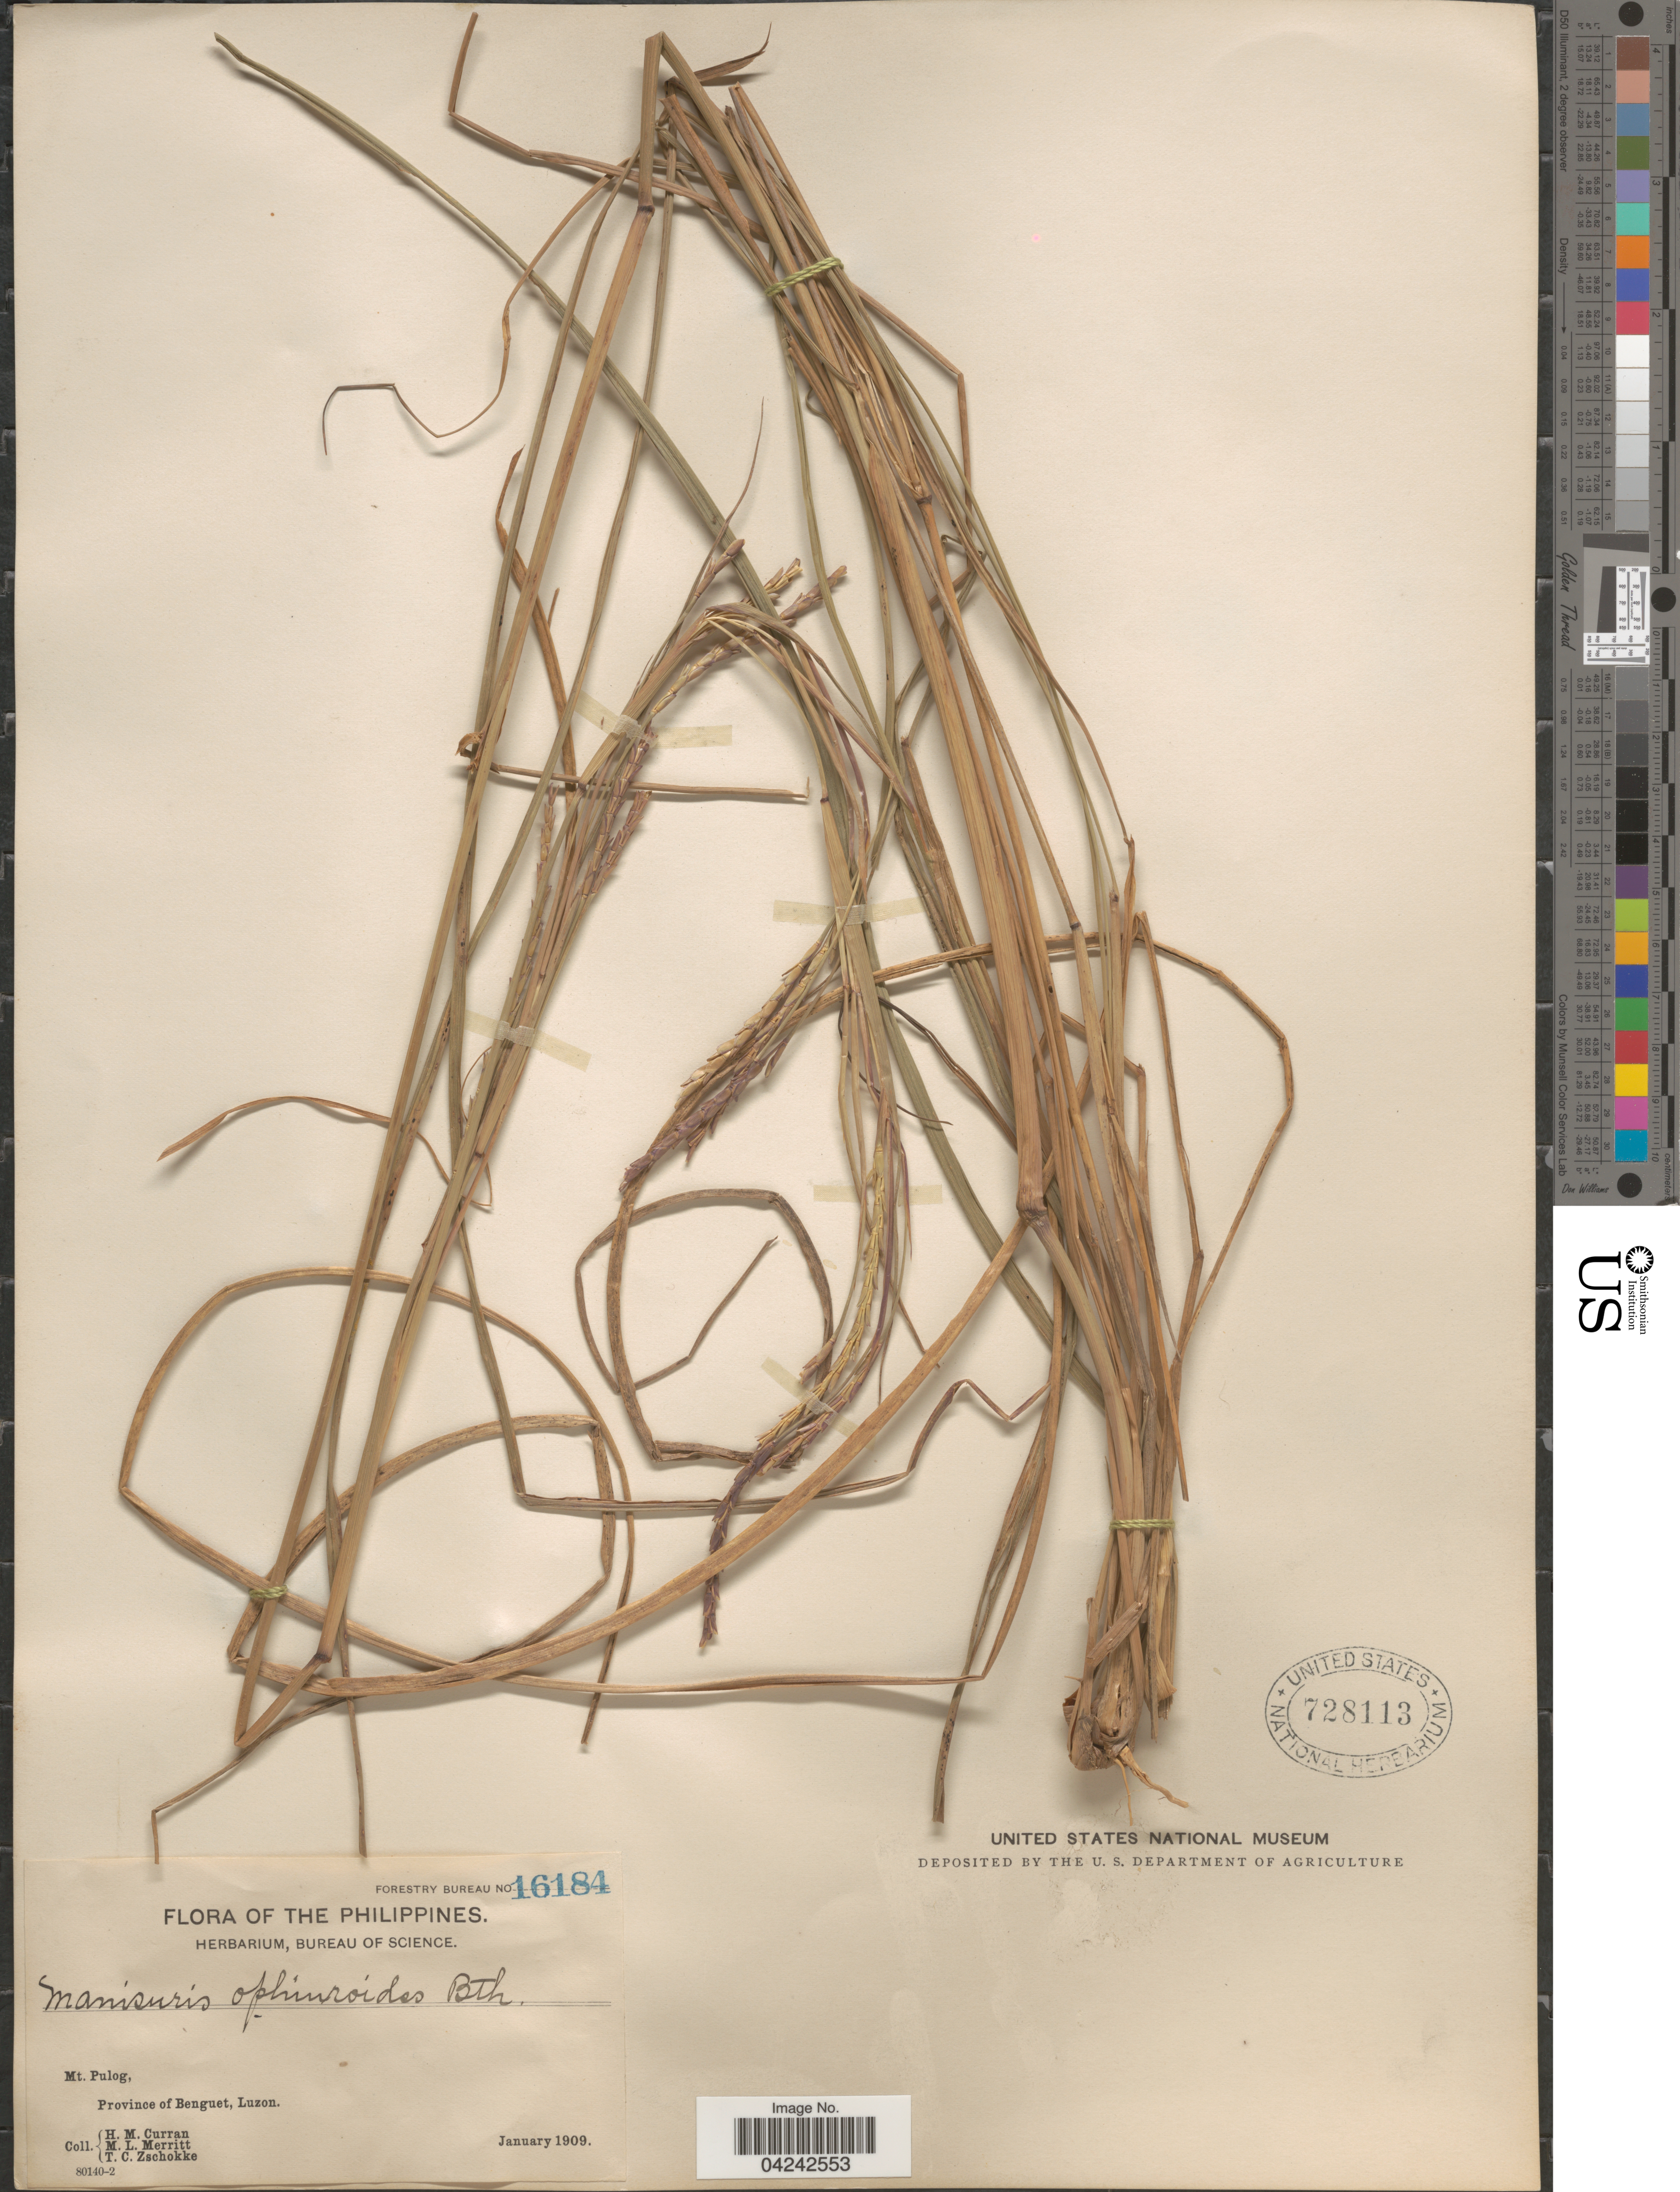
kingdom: Plantae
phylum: Tracheophyta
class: Liliopsida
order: Poales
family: Poaceae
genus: Rottboellia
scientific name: Rottboellia rottboellioides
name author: (R. Br.) Druce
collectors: H. M. Curran, M. L. Merritt & T. C. Zschokke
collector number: Forestry Bureau 16184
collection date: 1909-01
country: Philippines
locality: Mt. Pulog, Province of Benguet, Luzon.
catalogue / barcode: US 728113